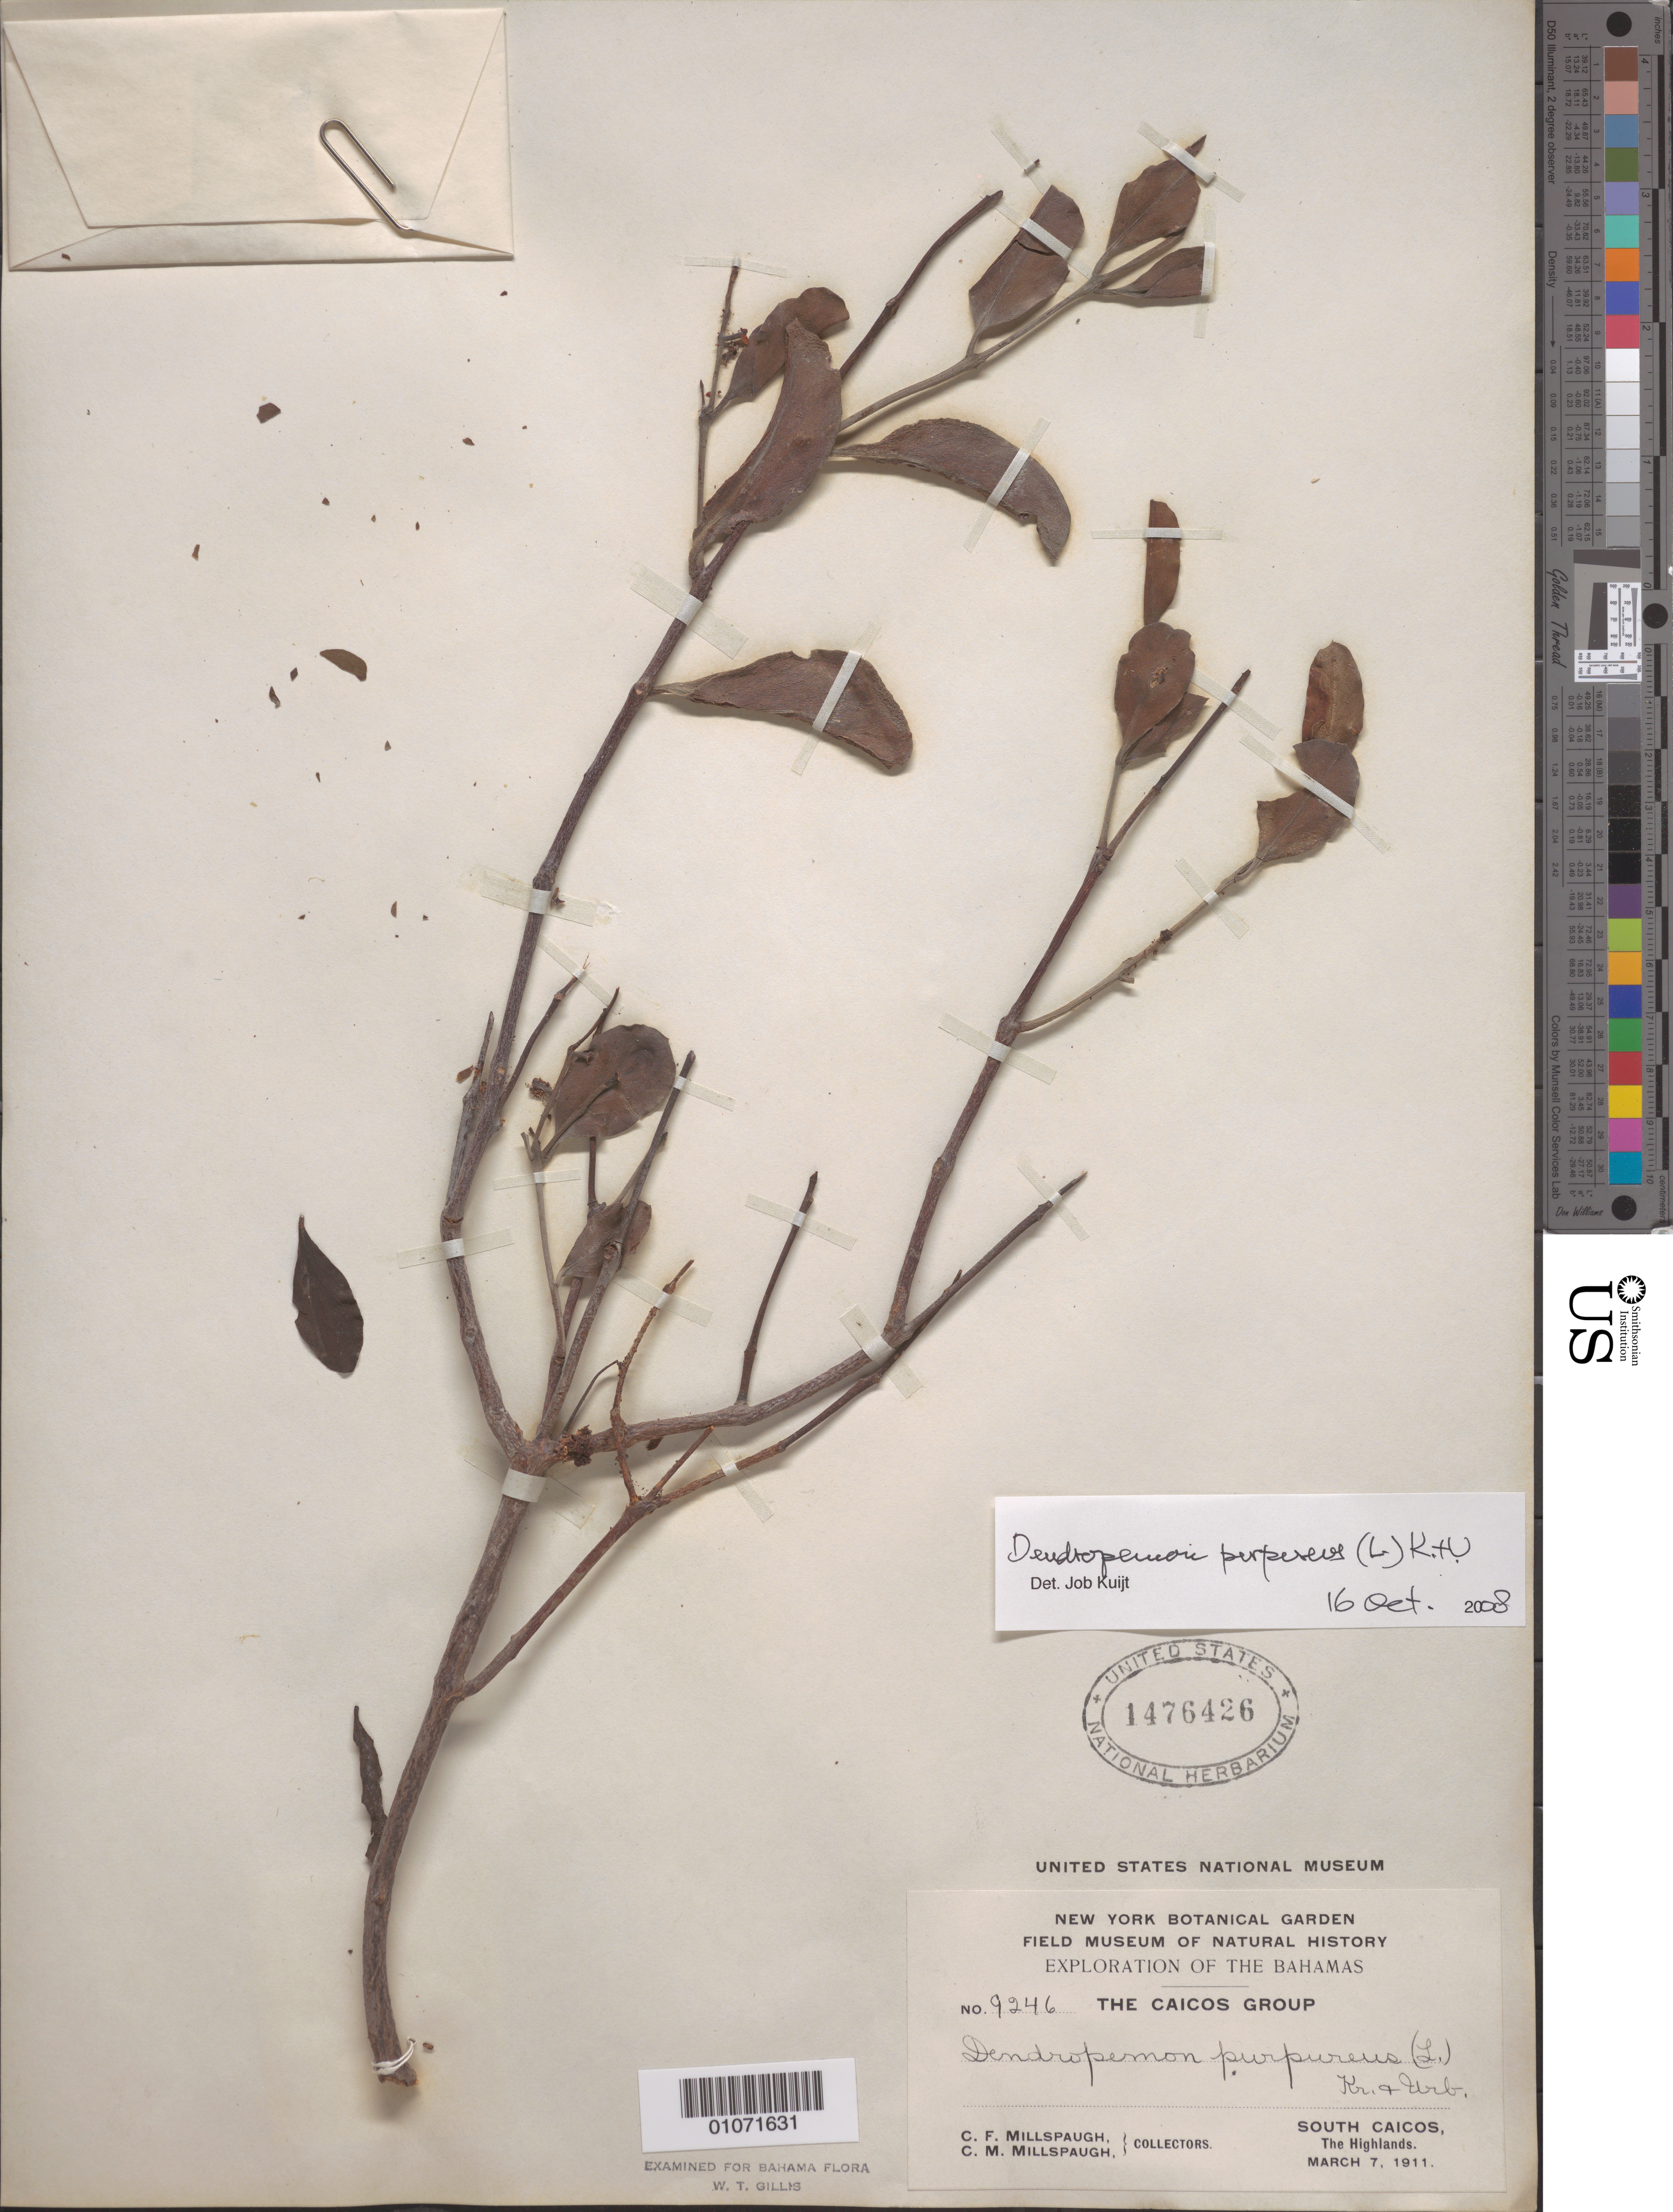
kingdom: Plantae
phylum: Tracheophyta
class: Magnoliopsida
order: Santalales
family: Loranthaceae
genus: Dendropemon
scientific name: Dendropemon purpureus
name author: (L.) Krug & Urb.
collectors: C. F. Millspaugh & C. Millspaugh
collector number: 9246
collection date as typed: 07 Mar 1911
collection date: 1911-03-07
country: Bahamas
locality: The Caicos group.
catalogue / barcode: US 1476426